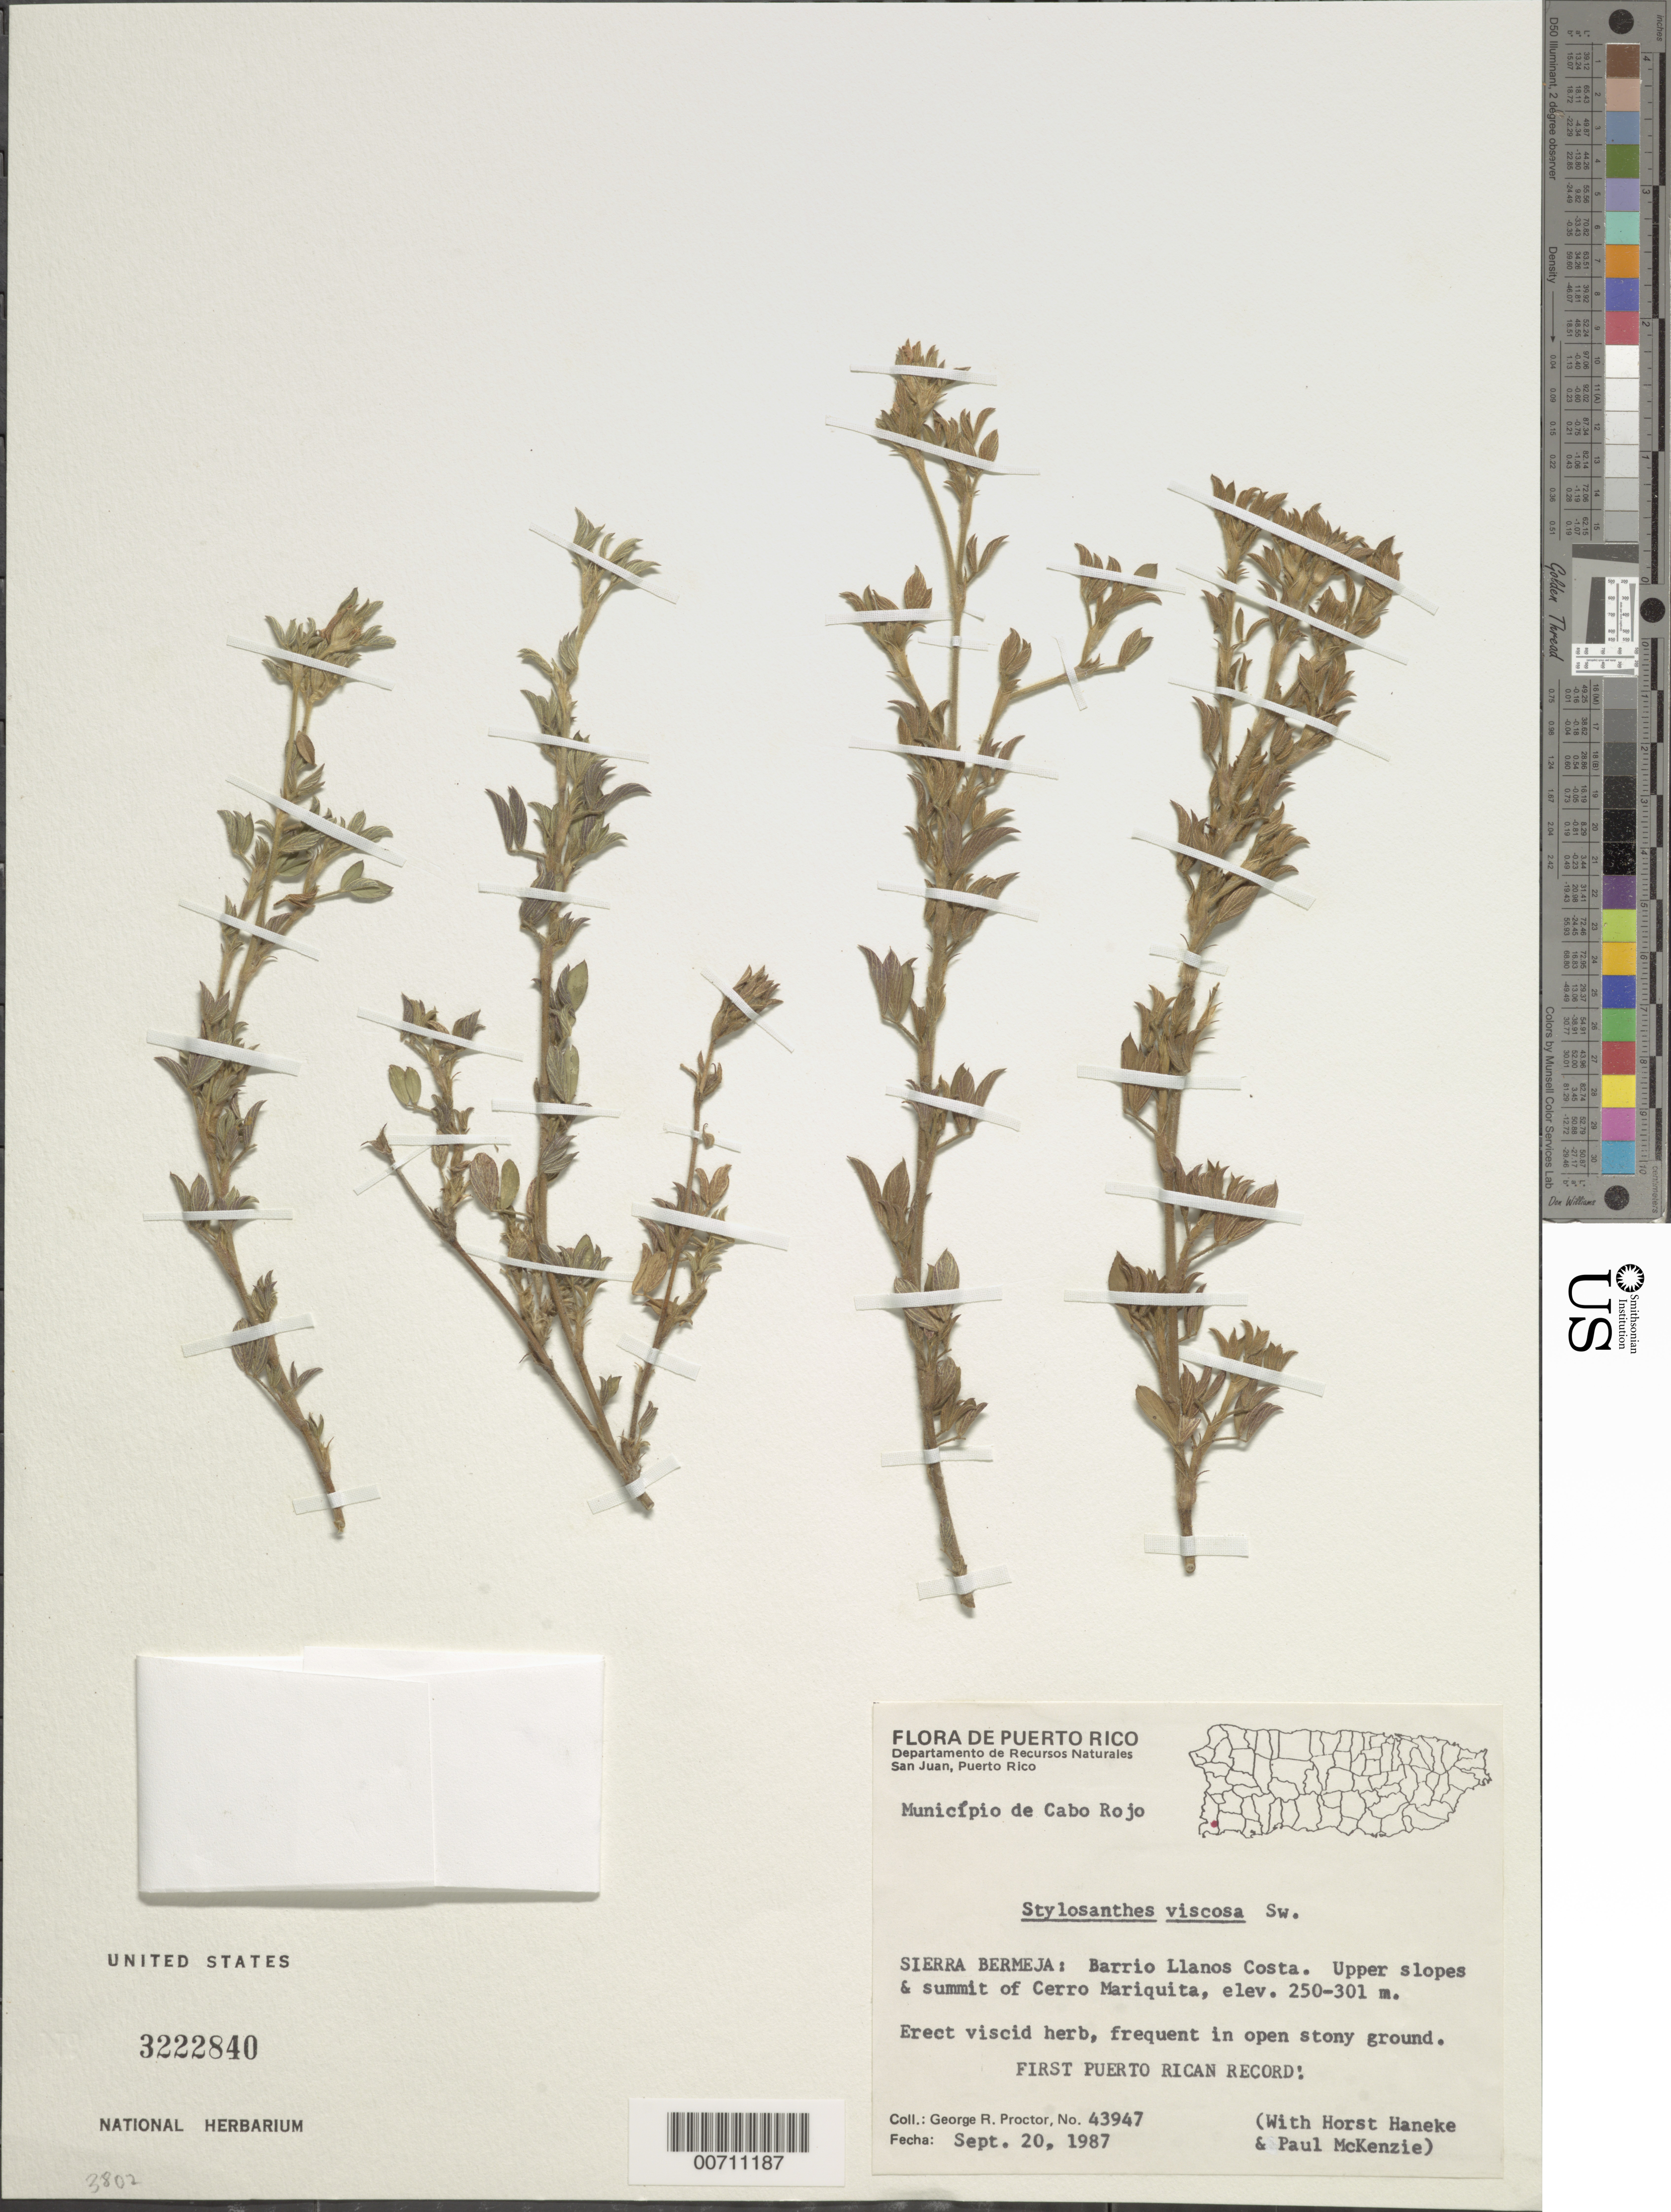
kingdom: Plantae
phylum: Tracheophyta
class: Magnoliopsida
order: Fabales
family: Fabaceae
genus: Stylosanthes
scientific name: Stylosanthes viscosa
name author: Sw.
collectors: G. R. Proctor, H. Haneke & P. McKenzie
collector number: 43947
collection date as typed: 20 Sep 1987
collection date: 1987-09-20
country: Puerto Rico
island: Greater Antilles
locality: Sierra Bermaeja: Barrio Llanos Costa, Upper slopes & summit of Cerro Mariquita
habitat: In open stony ground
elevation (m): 250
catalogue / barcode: US 3222840